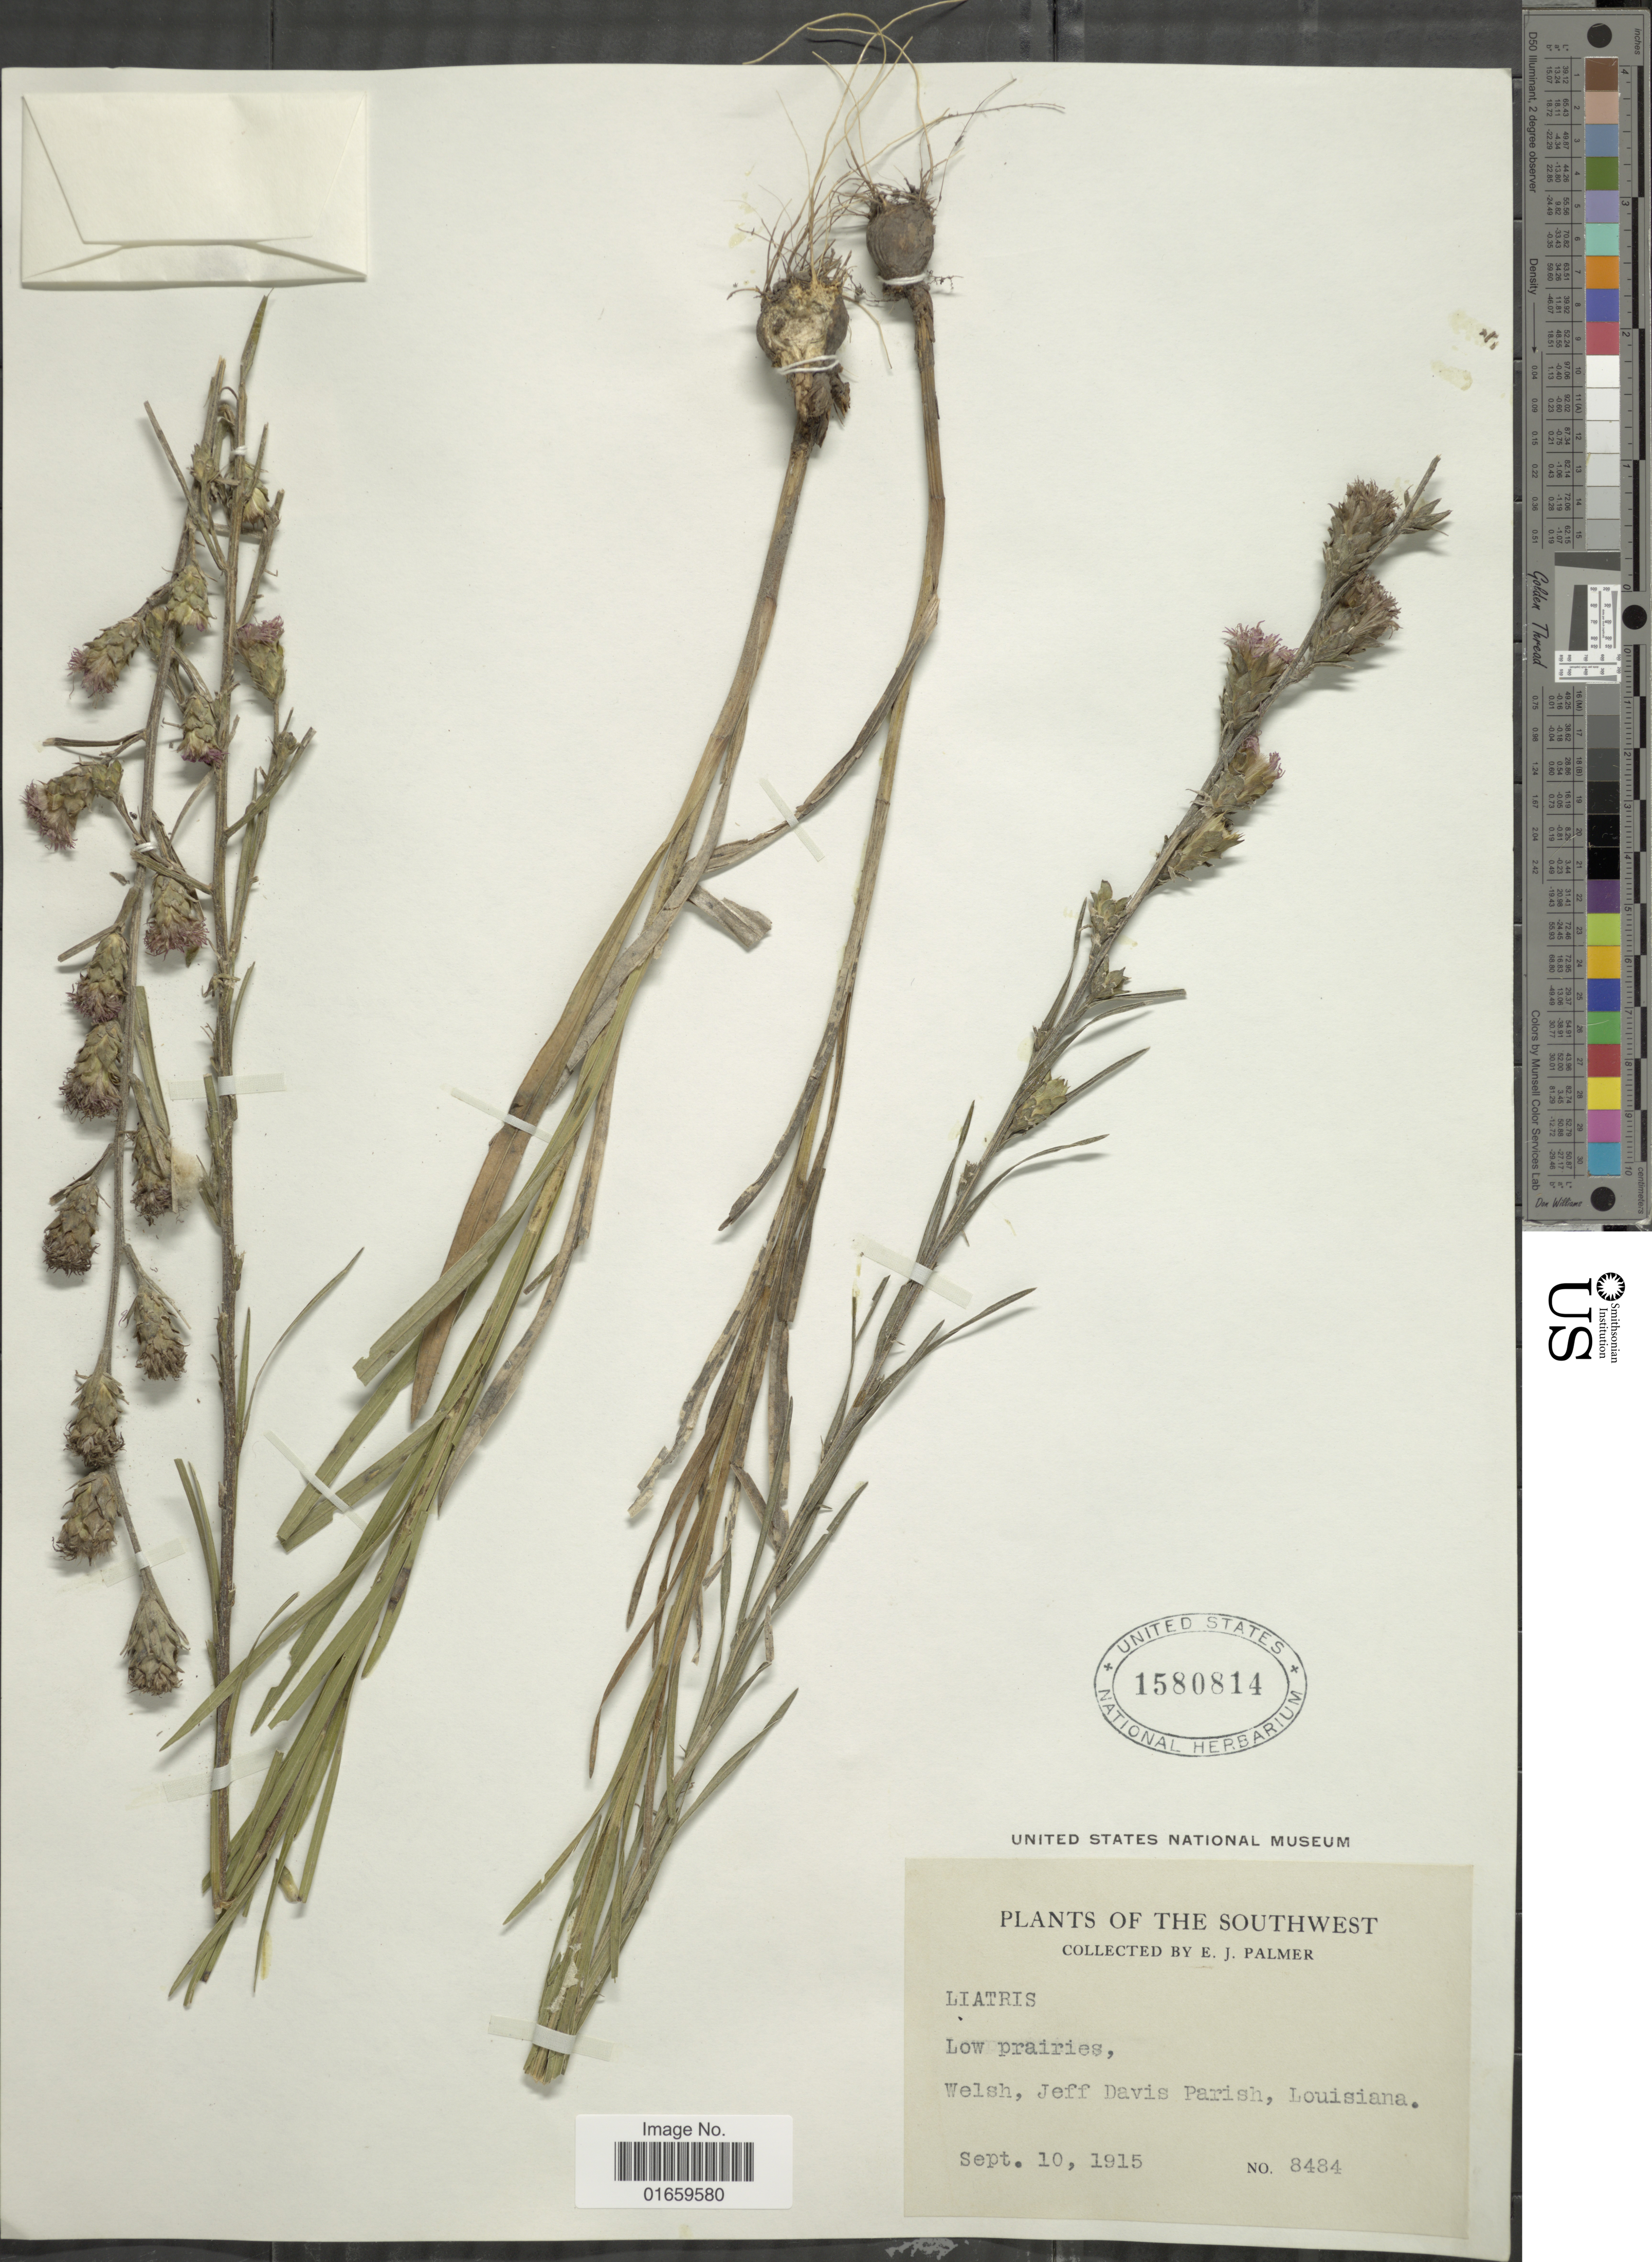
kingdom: Plantae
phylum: Tracheophyta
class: Magnoliopsida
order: Asterales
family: Asteraceae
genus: Liatris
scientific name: Liatris squarrosa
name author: (L.) Michx.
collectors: E. J. Palmer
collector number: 8484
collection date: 1915-09-10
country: United States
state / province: Louisiana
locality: Welsh, Jeff Davish Parish, Louisiana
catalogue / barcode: US 1580814